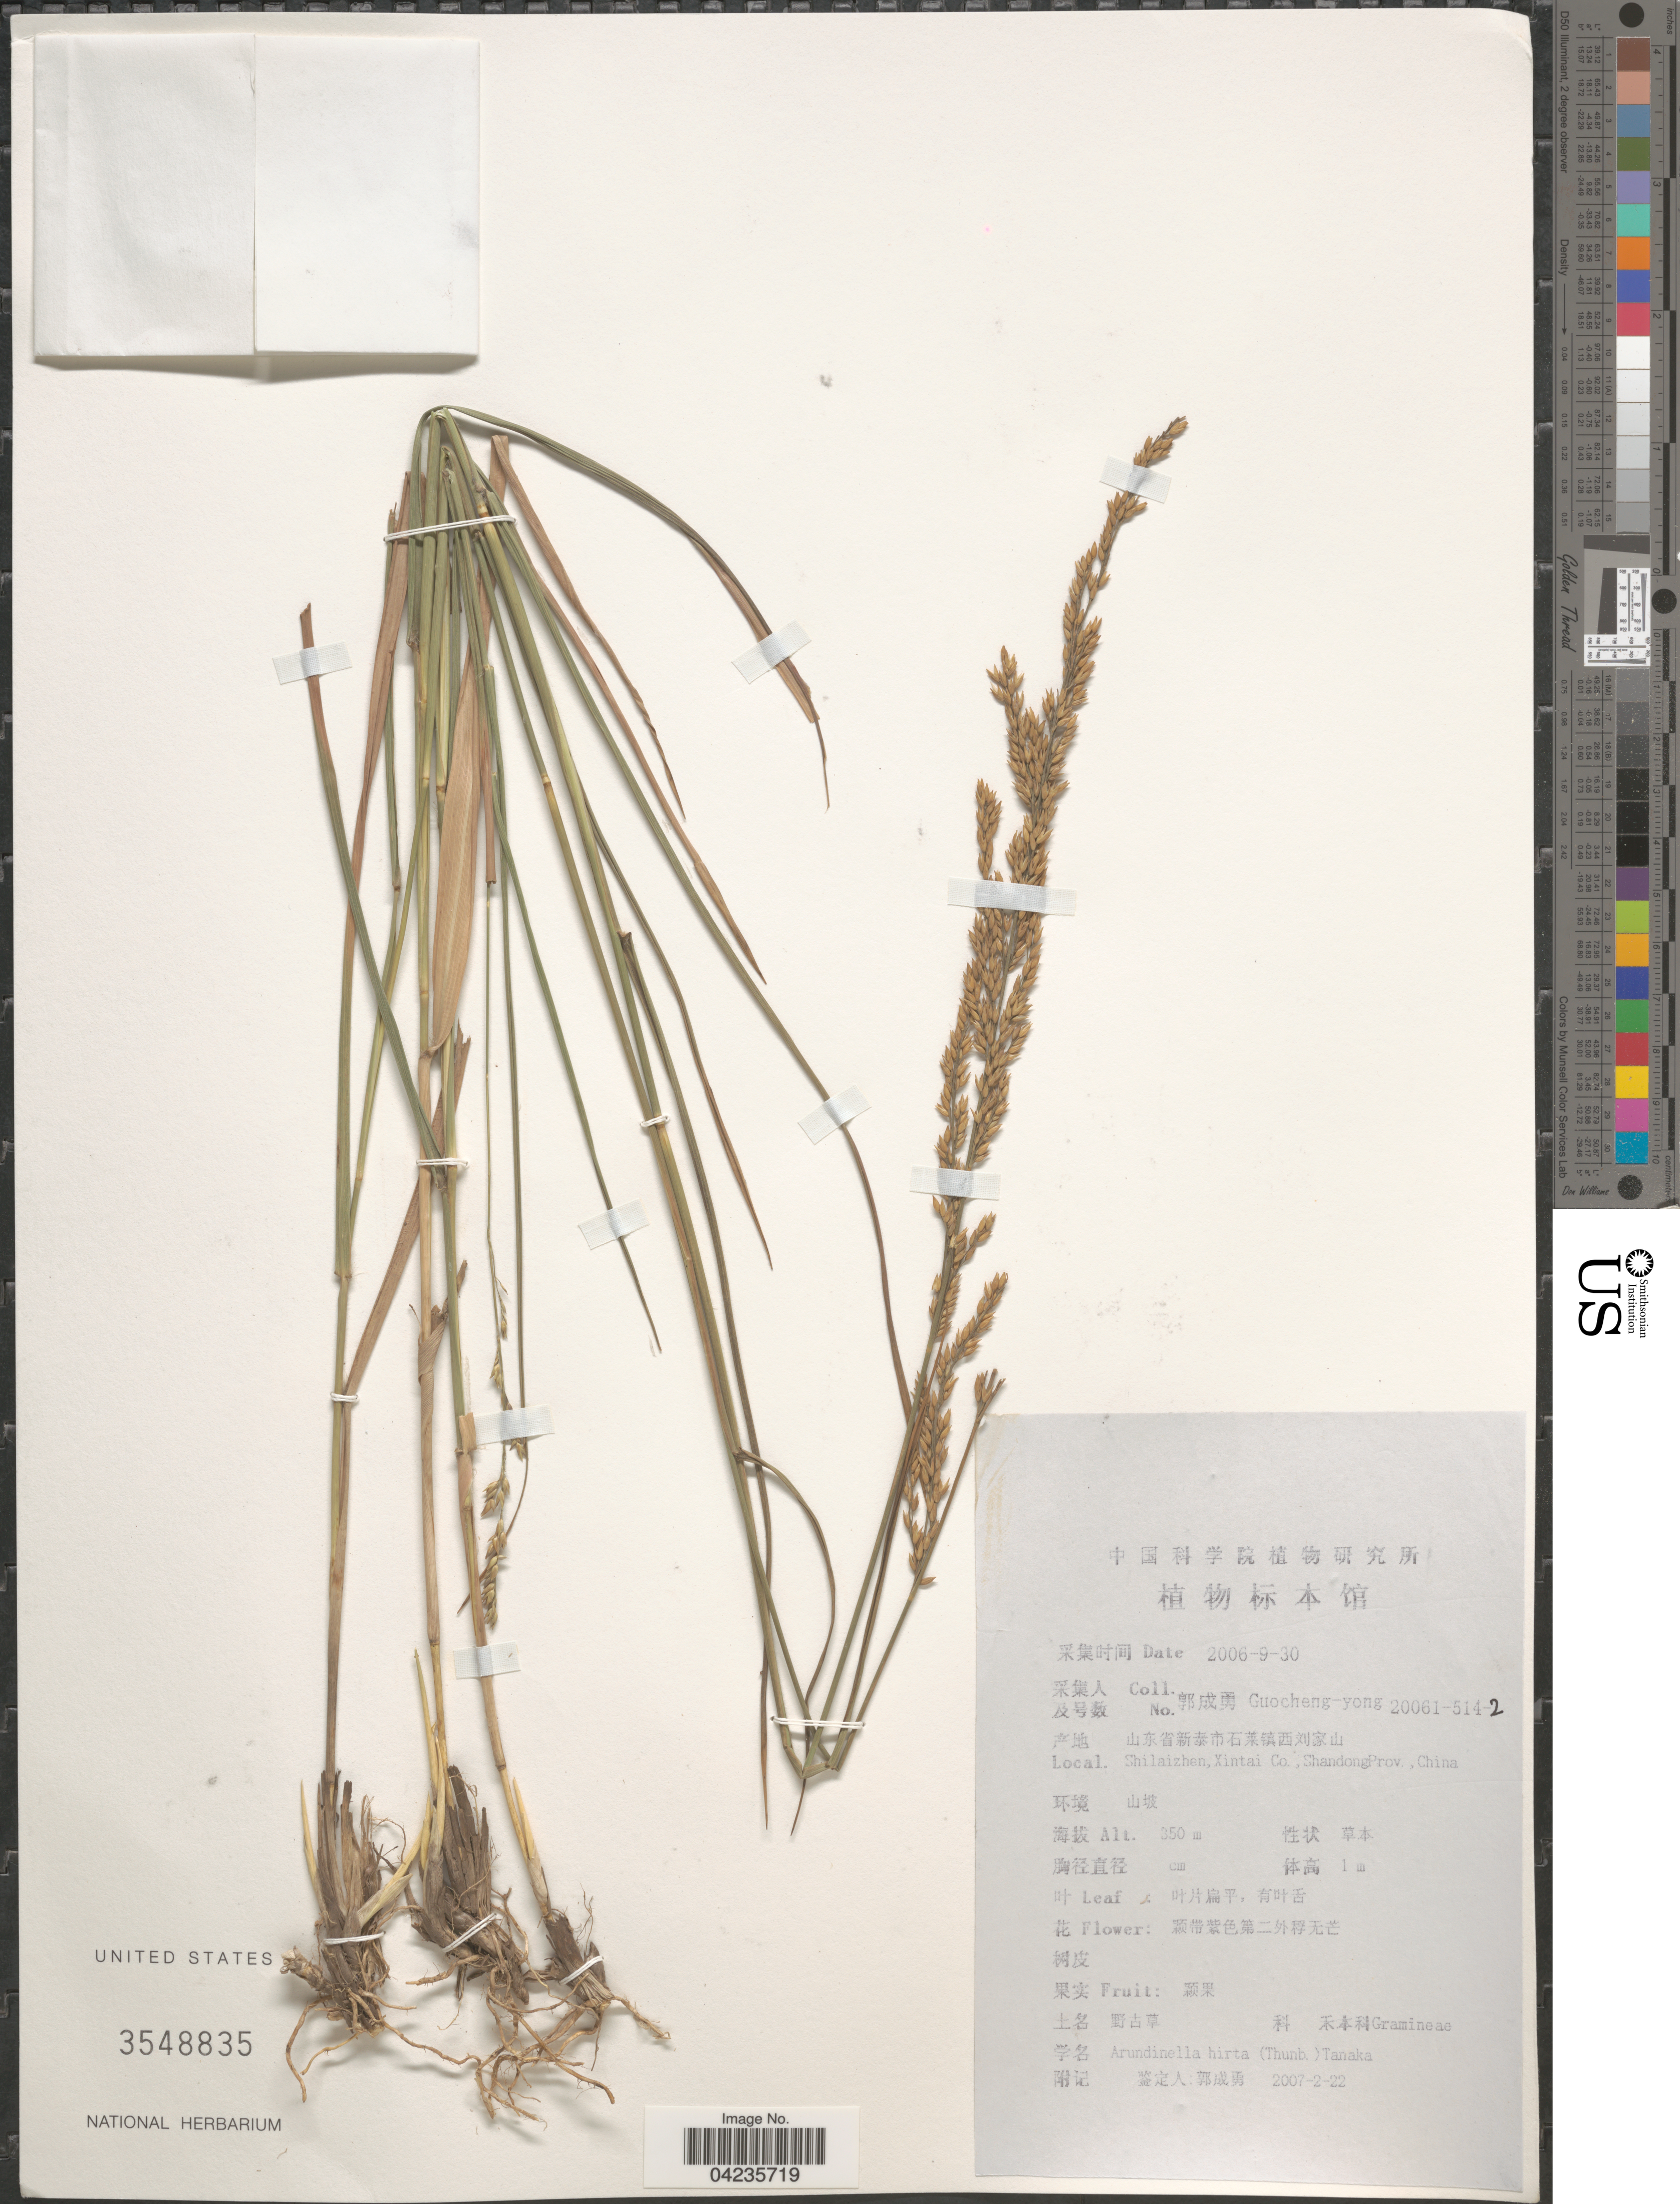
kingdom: Plantae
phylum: Tracheophyta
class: Liliopsida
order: Poales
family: Poaceae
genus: Arundinella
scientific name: Arundinella hirta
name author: (Thunb.) Tanaka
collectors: Guo cheng-yong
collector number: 20061-514-2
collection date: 2006-09-30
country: China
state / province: Shandong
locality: Shilaizhen,Xintai Co.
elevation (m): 350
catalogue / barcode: US 3548835